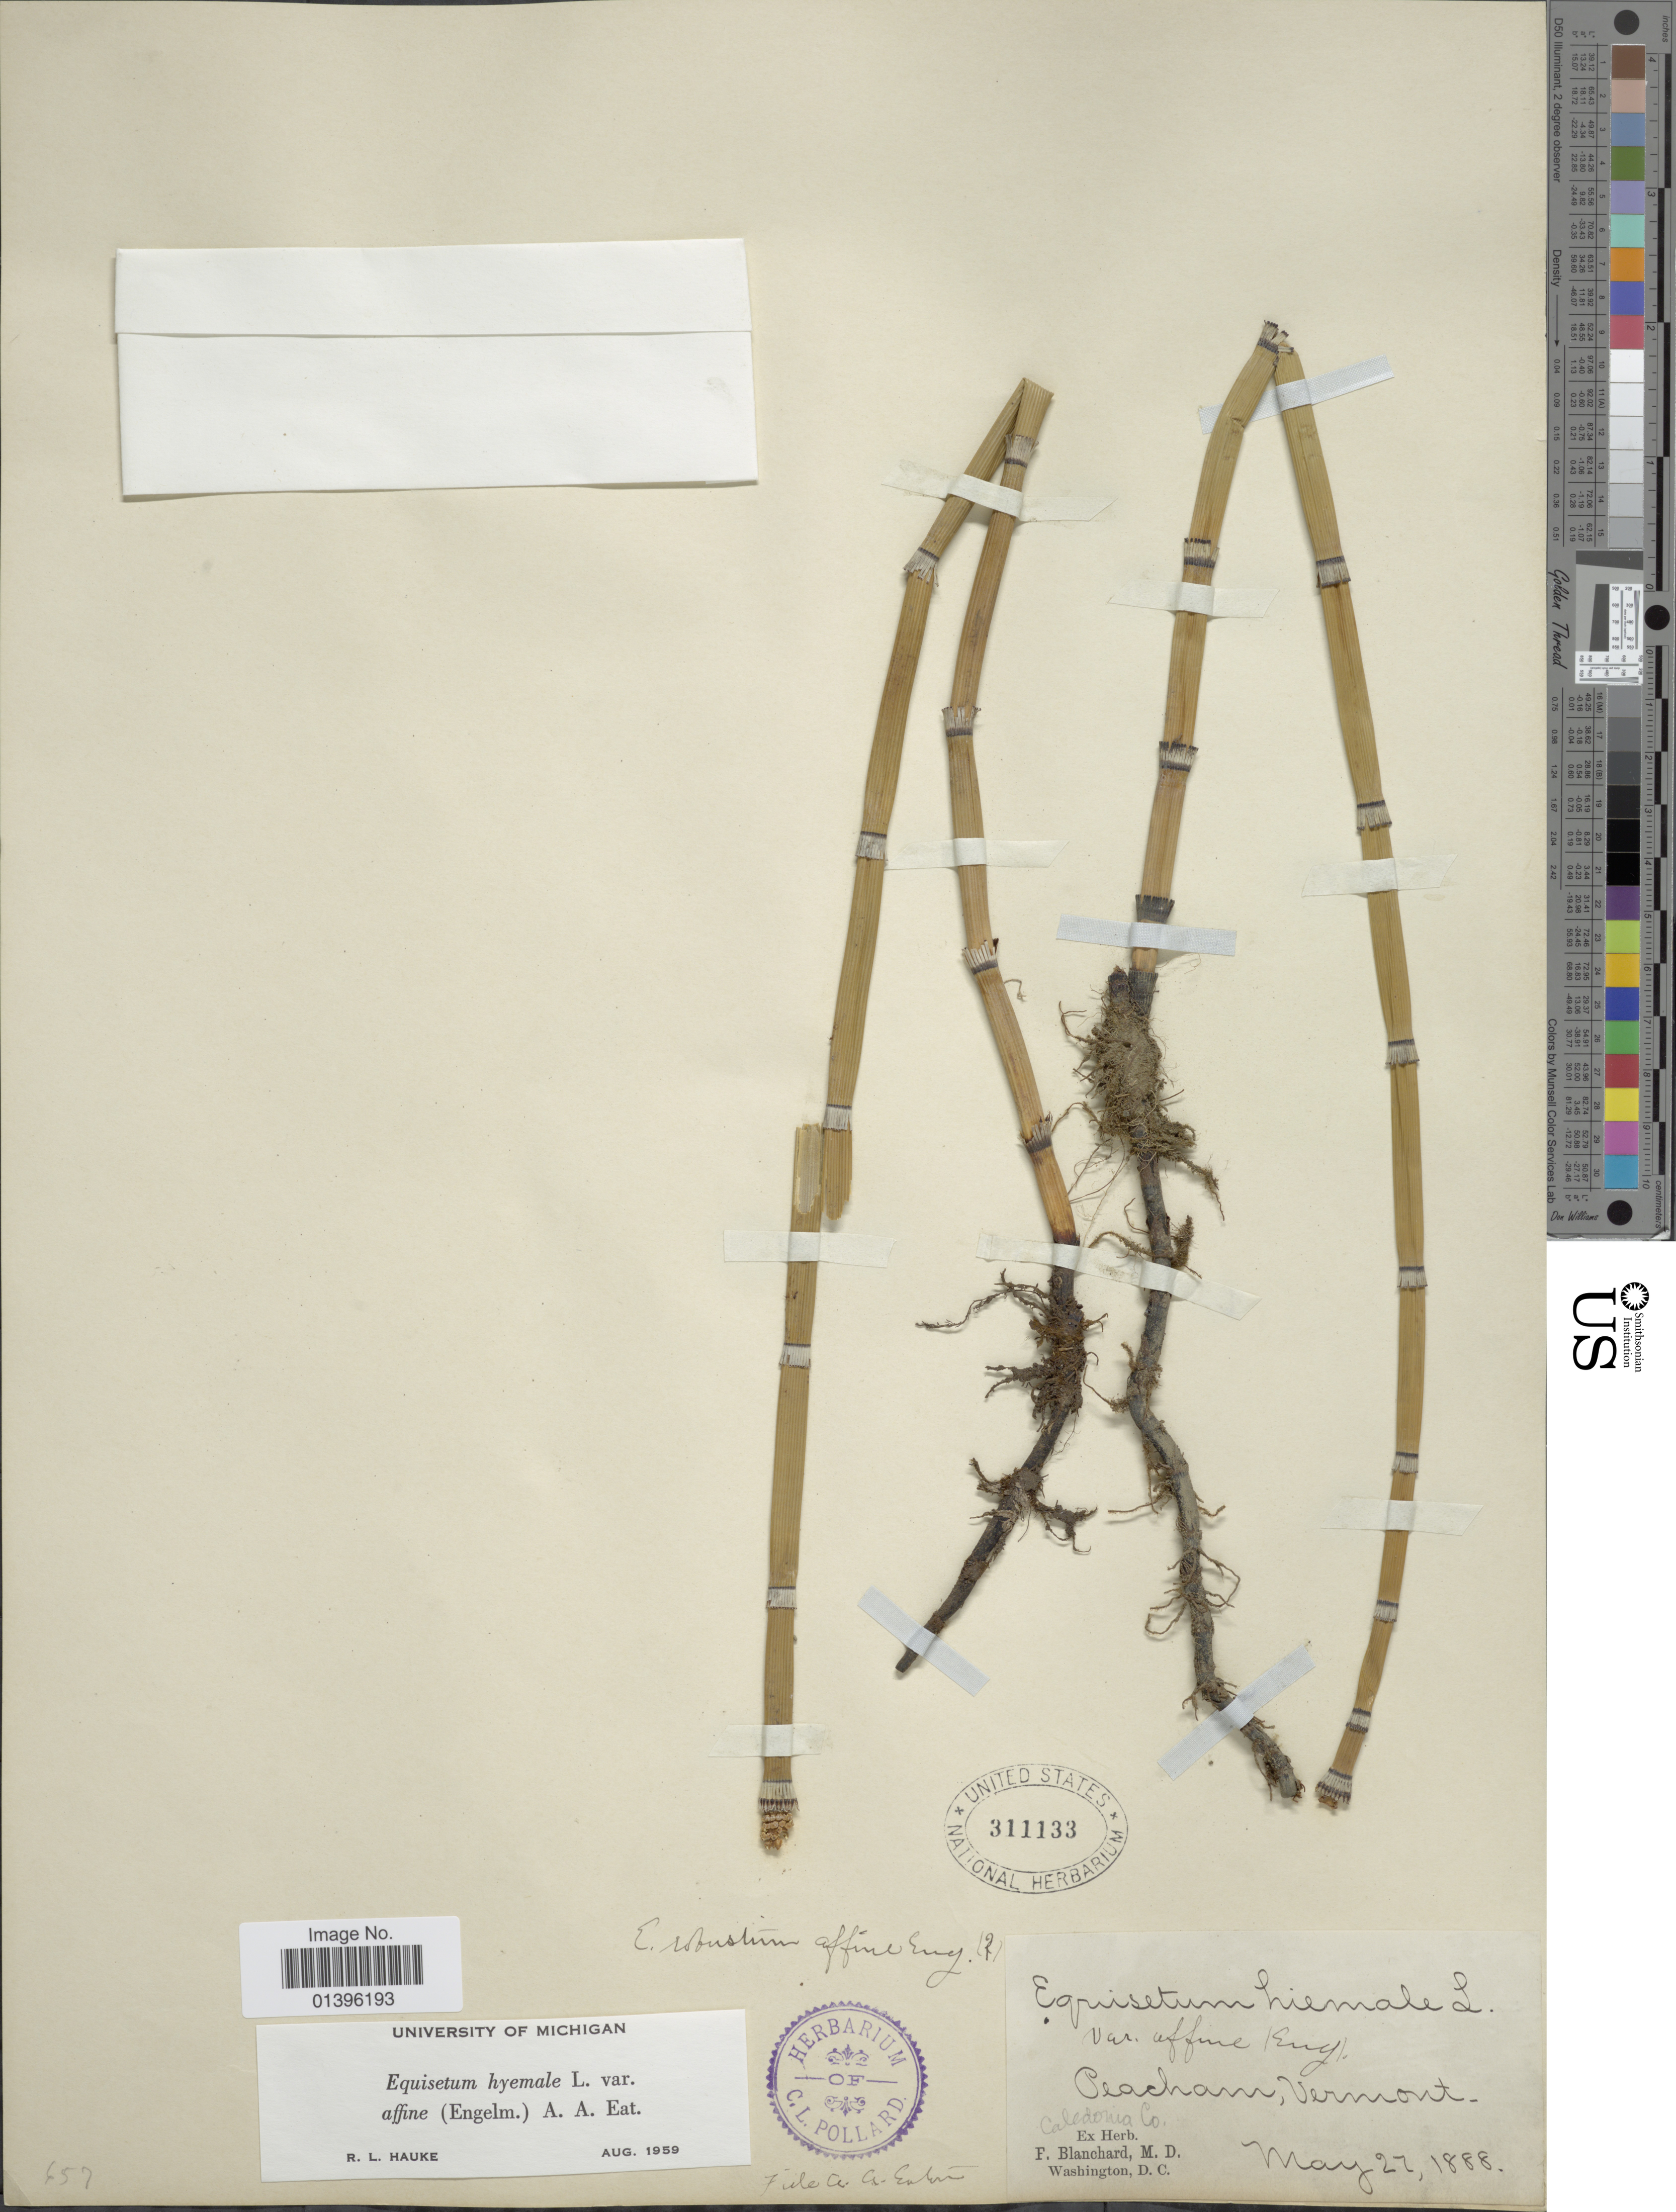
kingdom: Plantae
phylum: Tracheophyta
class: Polypodiopsida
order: Equisetales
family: Equisetaceae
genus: Equisetum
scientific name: Equisetum hyemale var. affine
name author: (Engelm.) A.A. Eaton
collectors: F. Blanchard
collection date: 1888-05-27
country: United States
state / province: Vermont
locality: Peacham, Caledonia Co.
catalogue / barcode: US 311133